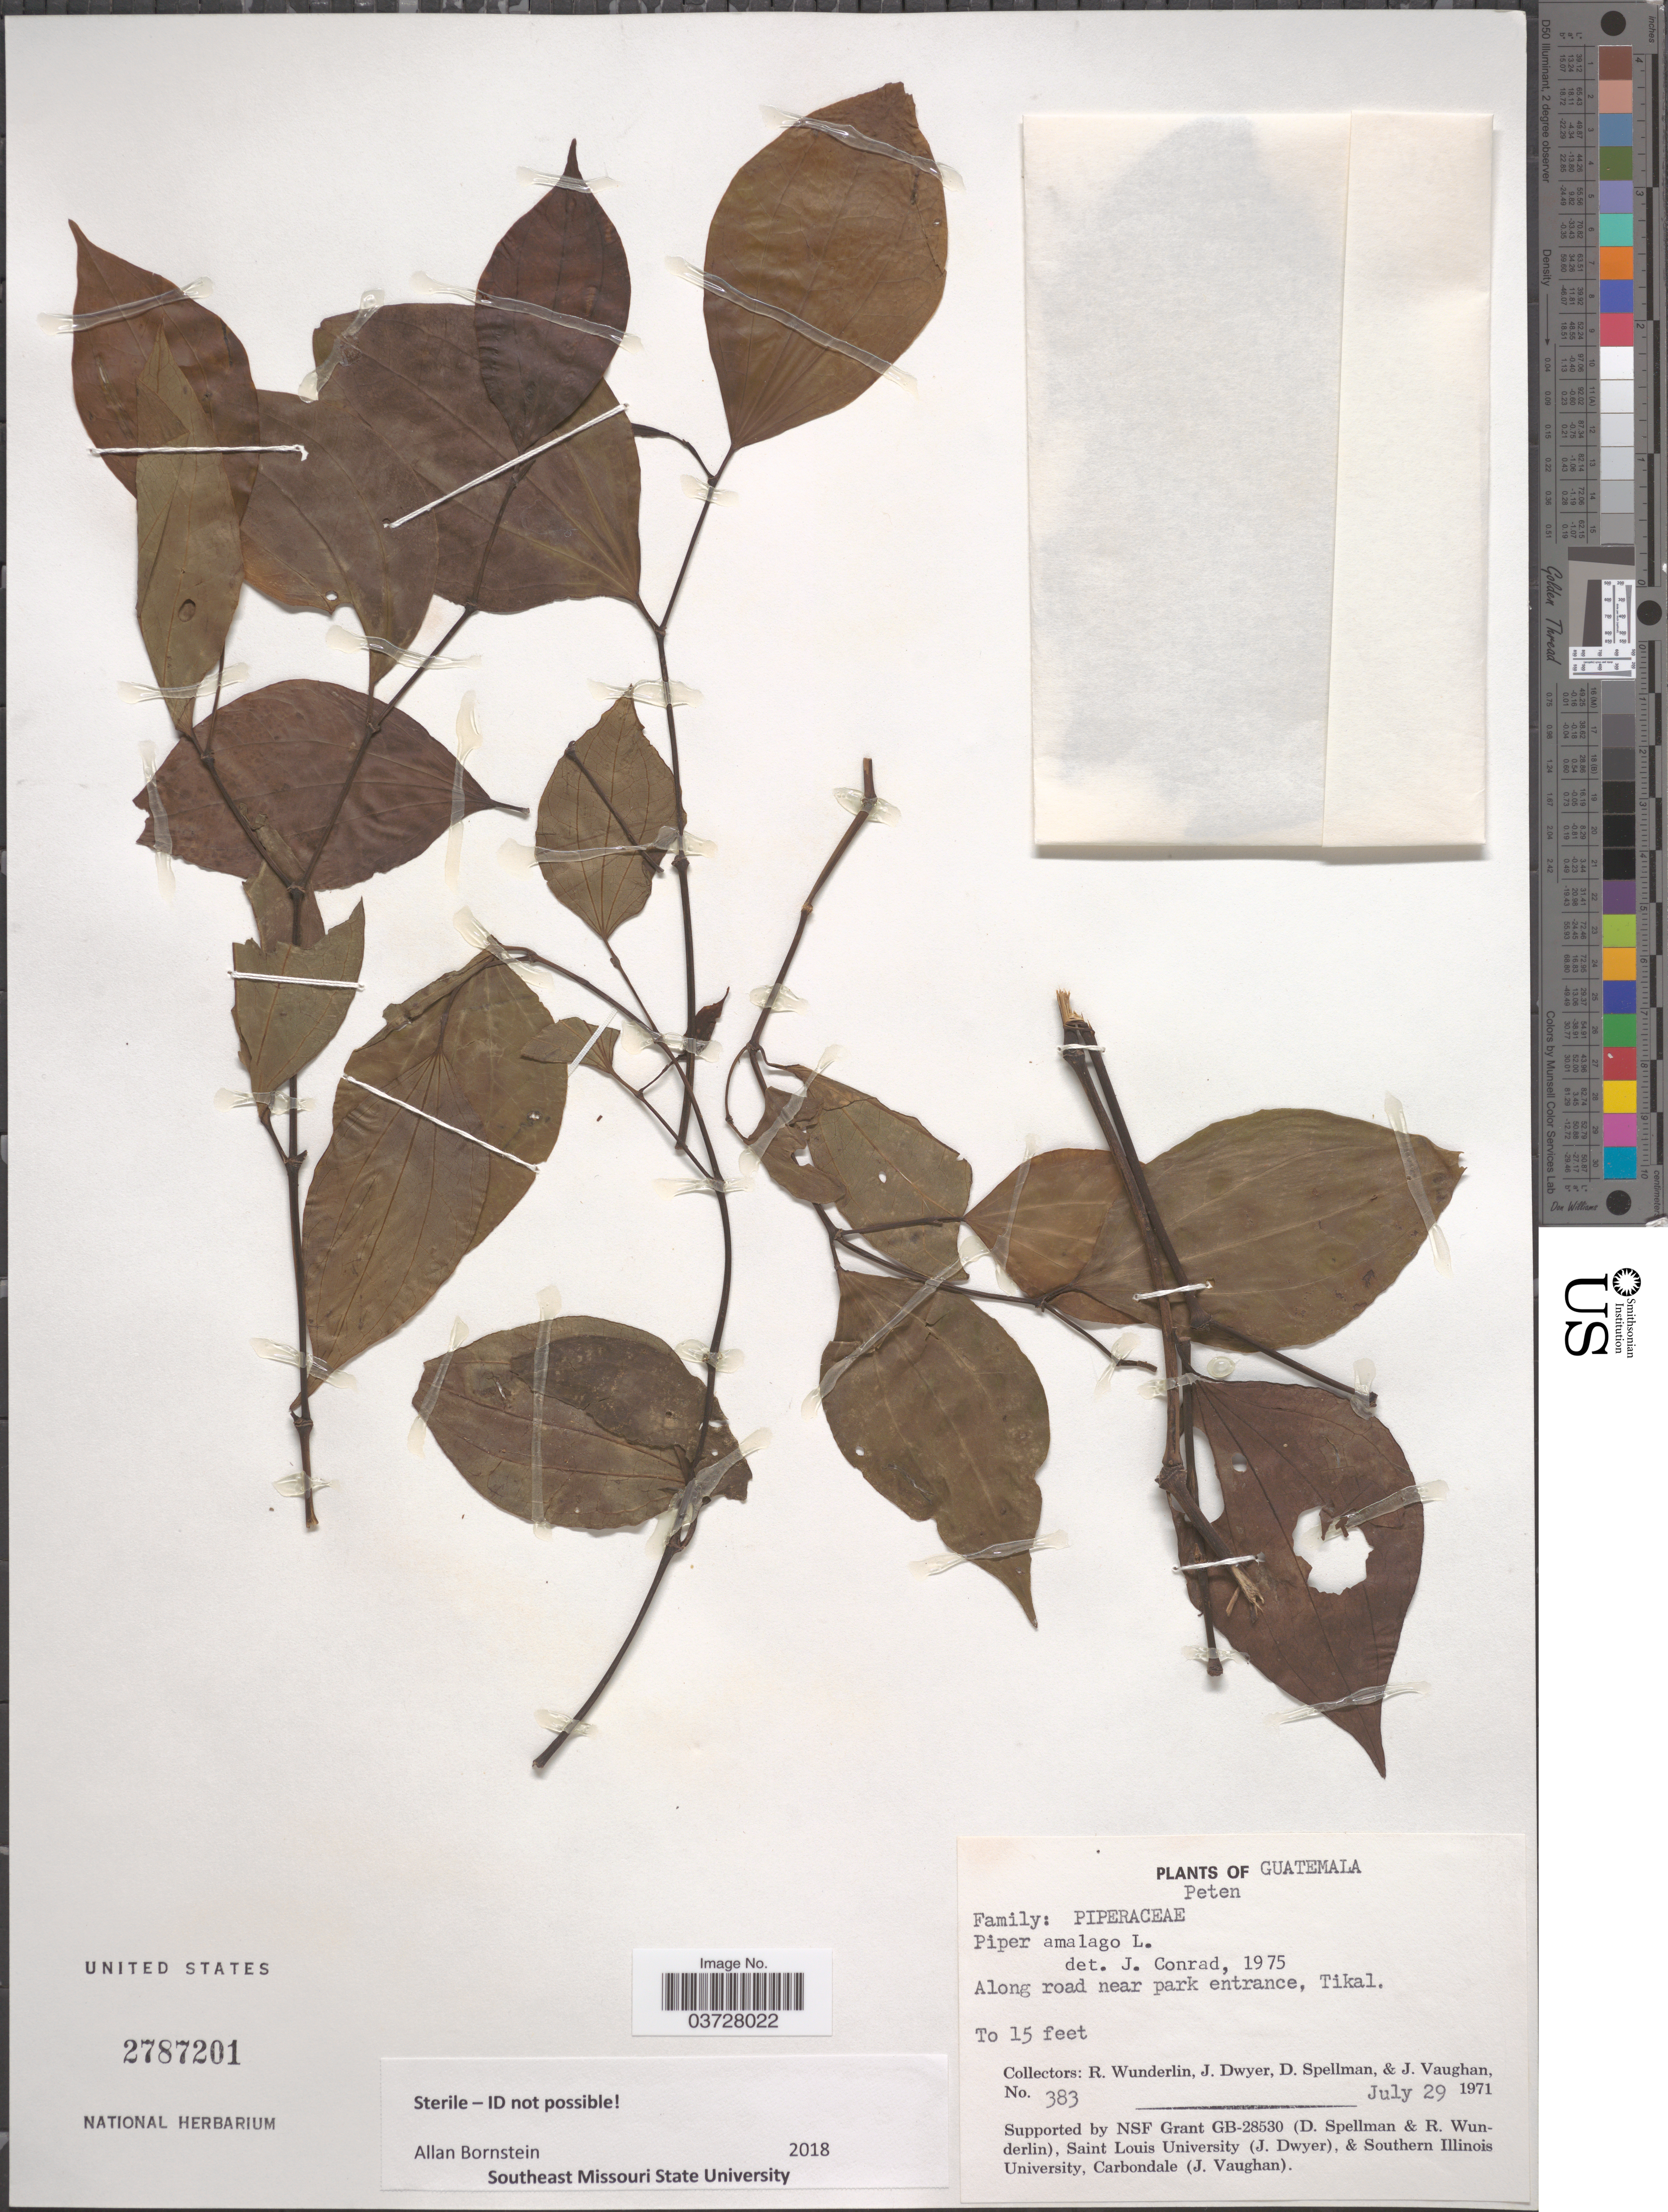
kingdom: Plantae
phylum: Tracheophyta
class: Magnoliopsida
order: Piperales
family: Piperaceae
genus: Piper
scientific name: Piper sp.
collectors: R. Wunderlin, J. Dwyer, D. Spellman & J. Vaughan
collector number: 383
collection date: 1971-07-29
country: Guatemala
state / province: El Peten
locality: Along road near park entrance, Tikal.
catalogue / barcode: US 2787201